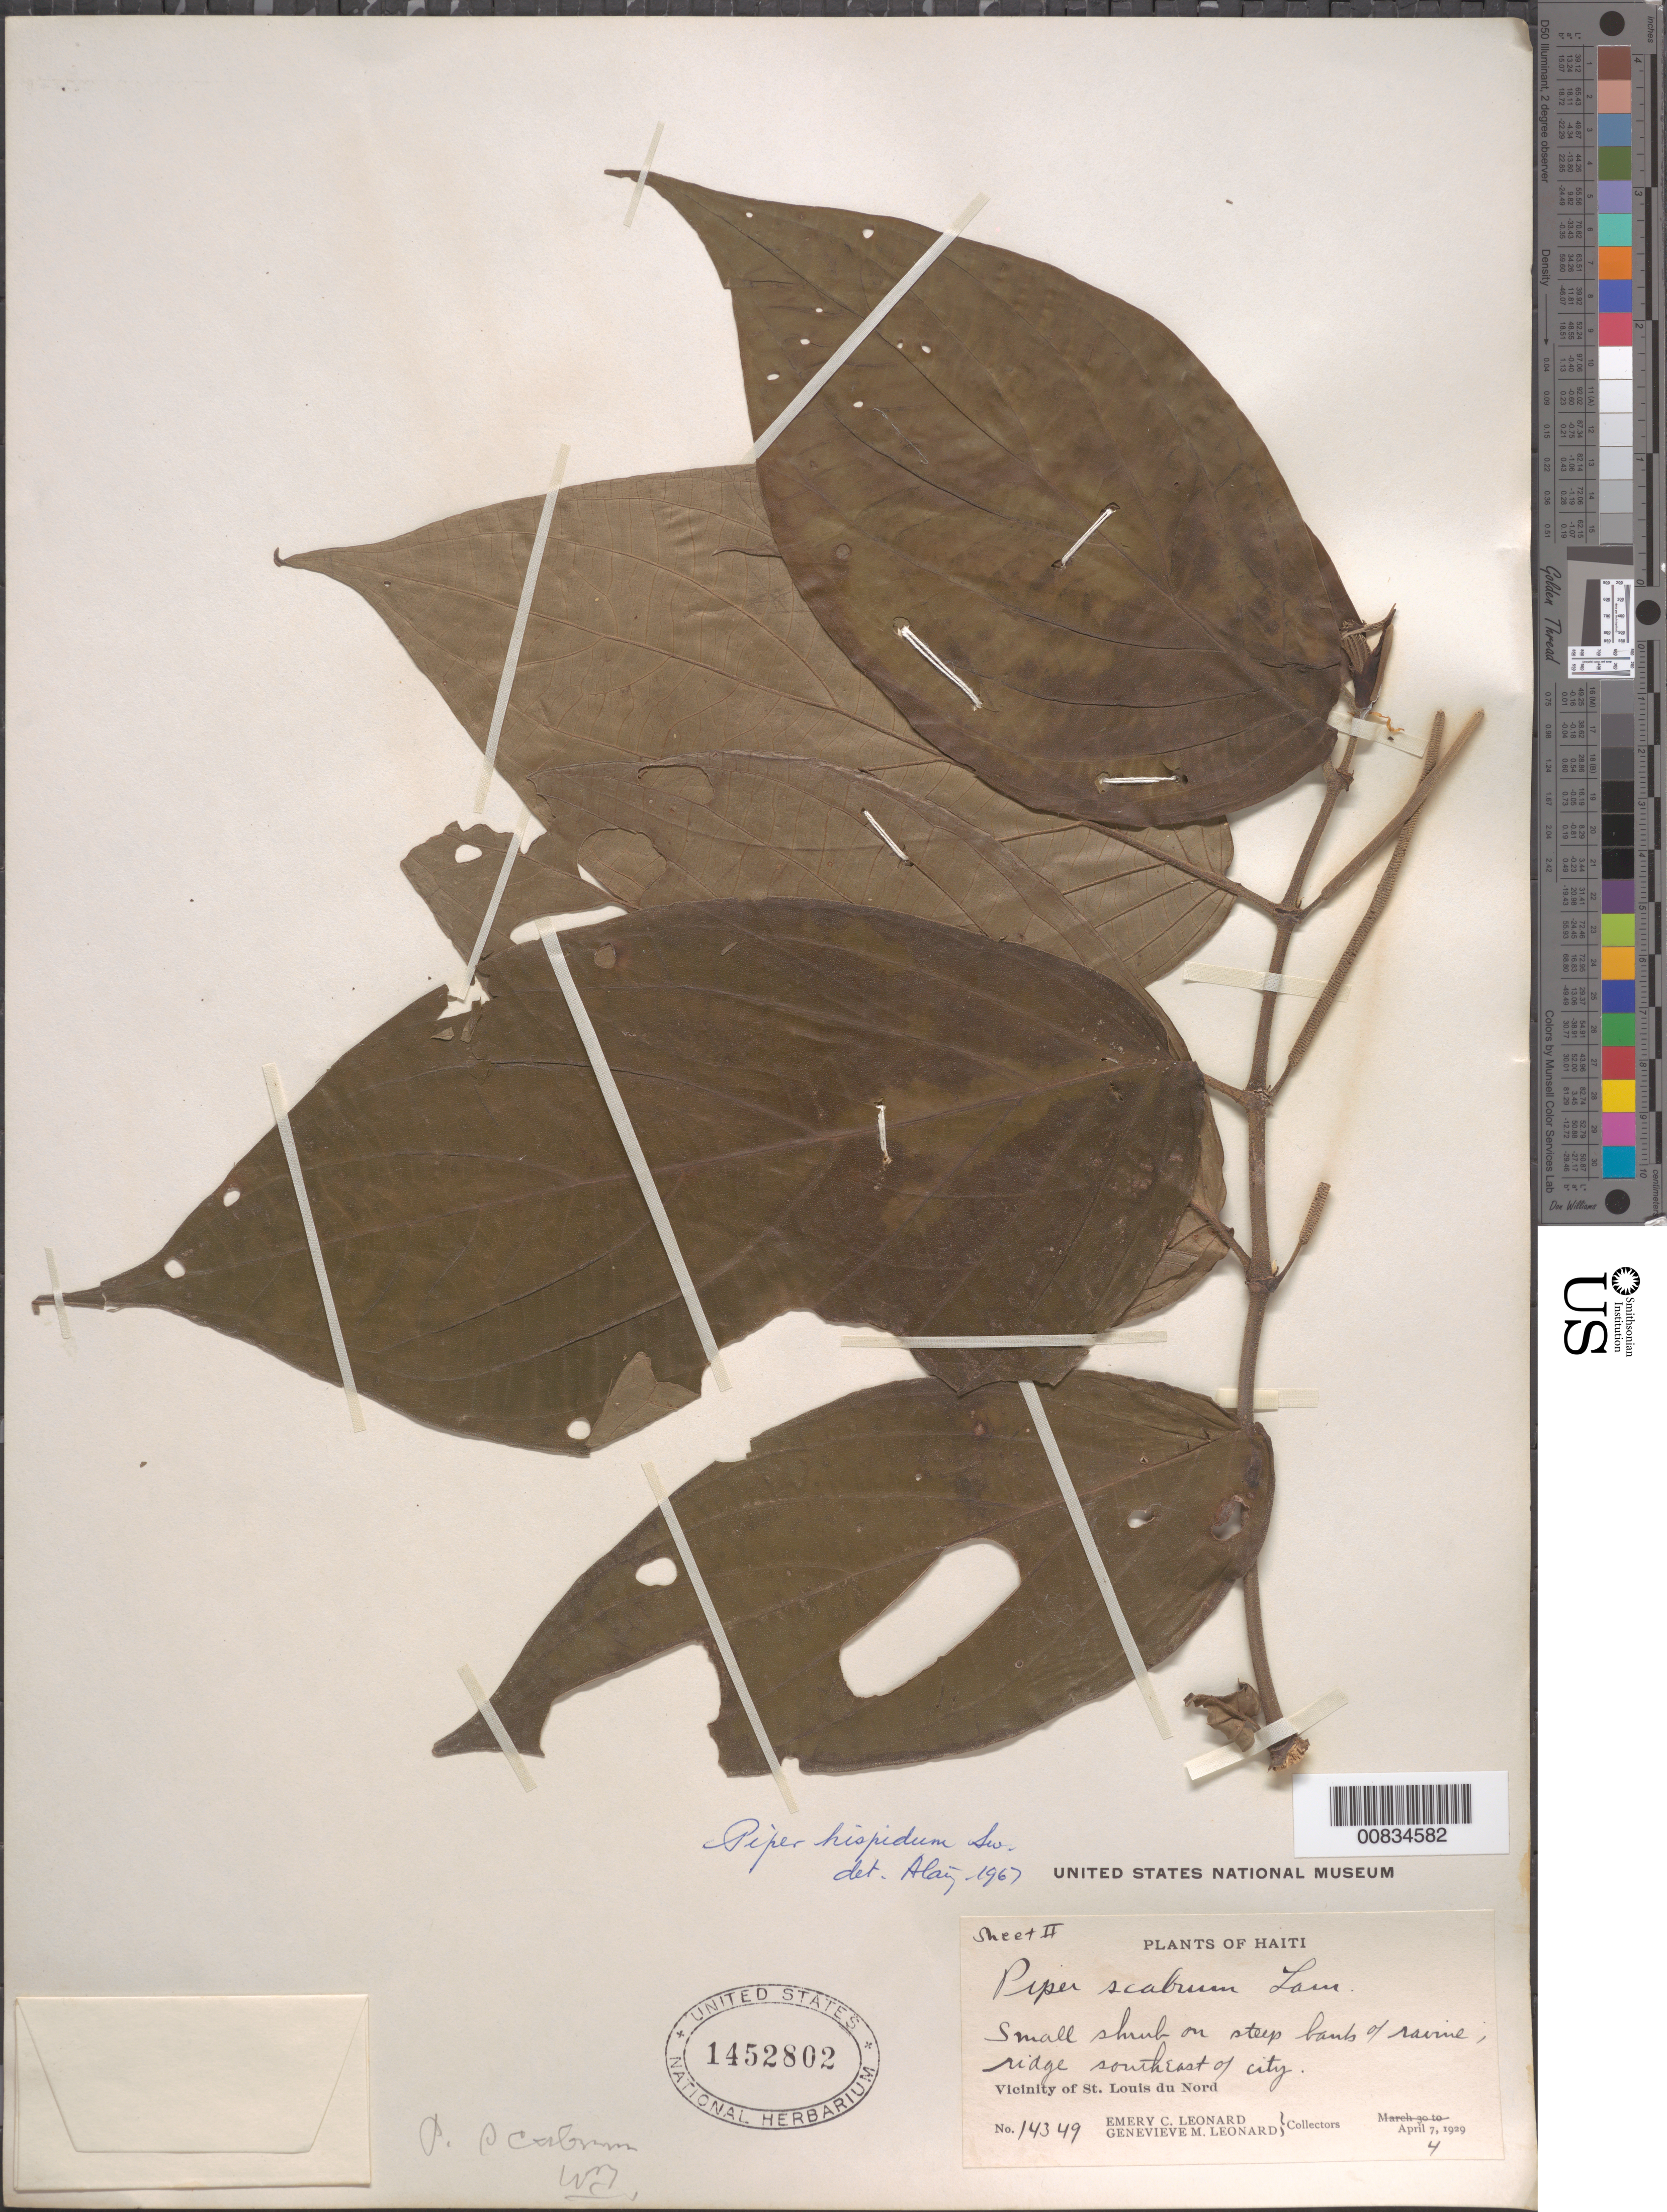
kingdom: Plantae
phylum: Tracheophyta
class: Magnoliopsida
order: Piperales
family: Piperaceae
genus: Piper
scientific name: Piper hispidum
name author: Sw.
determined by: Liogier, Alain H.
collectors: E. C. Leonard & G. M. Leonard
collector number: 14349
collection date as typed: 04 Apr 1929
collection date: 1929-04-04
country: Haiti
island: Hispaniola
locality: Vicinity of St. Louis du Nord. On steep bank of ravine; ridge southeast of city.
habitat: Steep bank of ravine.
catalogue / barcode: US 1452802